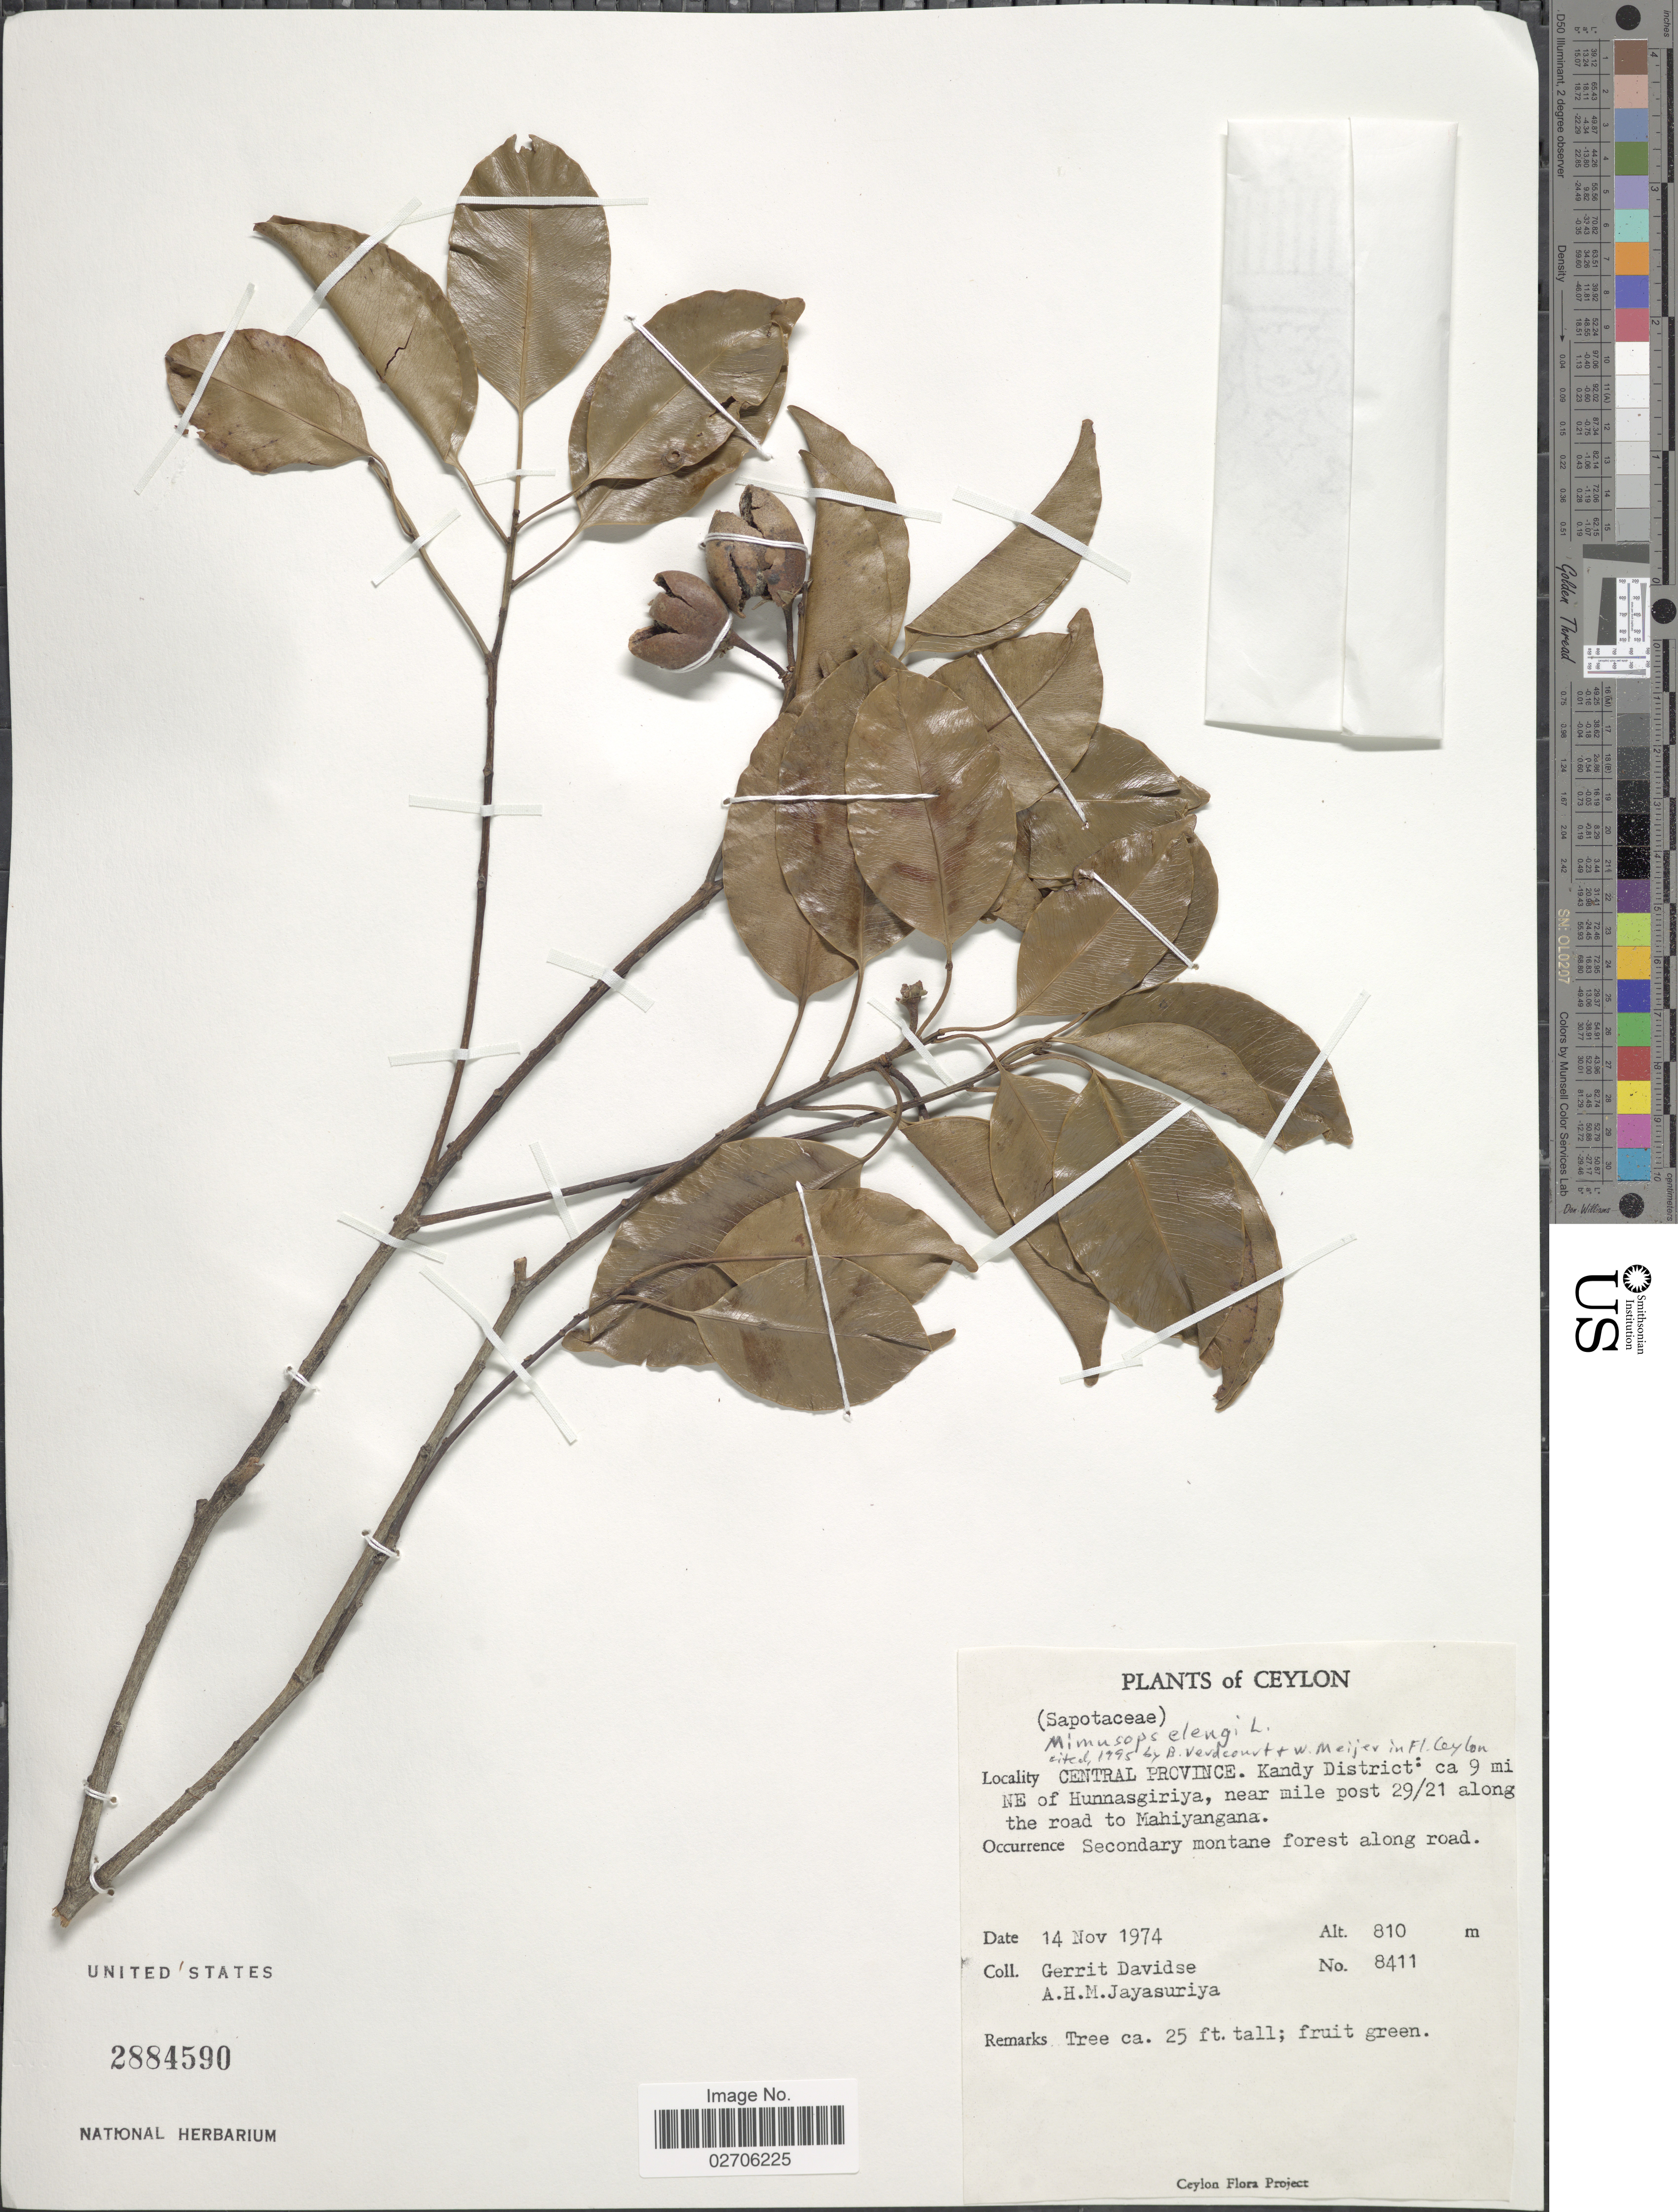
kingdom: Plantae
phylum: Tracheophyta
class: Magnoliopsida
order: Ericales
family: Sapotaceae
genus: Mimusops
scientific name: Mimusops djave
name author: Engl.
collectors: G. Davidse & A. H. Jayasuriya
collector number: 8411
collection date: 1974-11-14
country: Sri Lanka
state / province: Central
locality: Ceylon. Kandy District: ca 9 mi NE of Hunnasgiriya, near mile post 29/21 along the road to Mahiyangana.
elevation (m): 810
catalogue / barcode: US 2884590